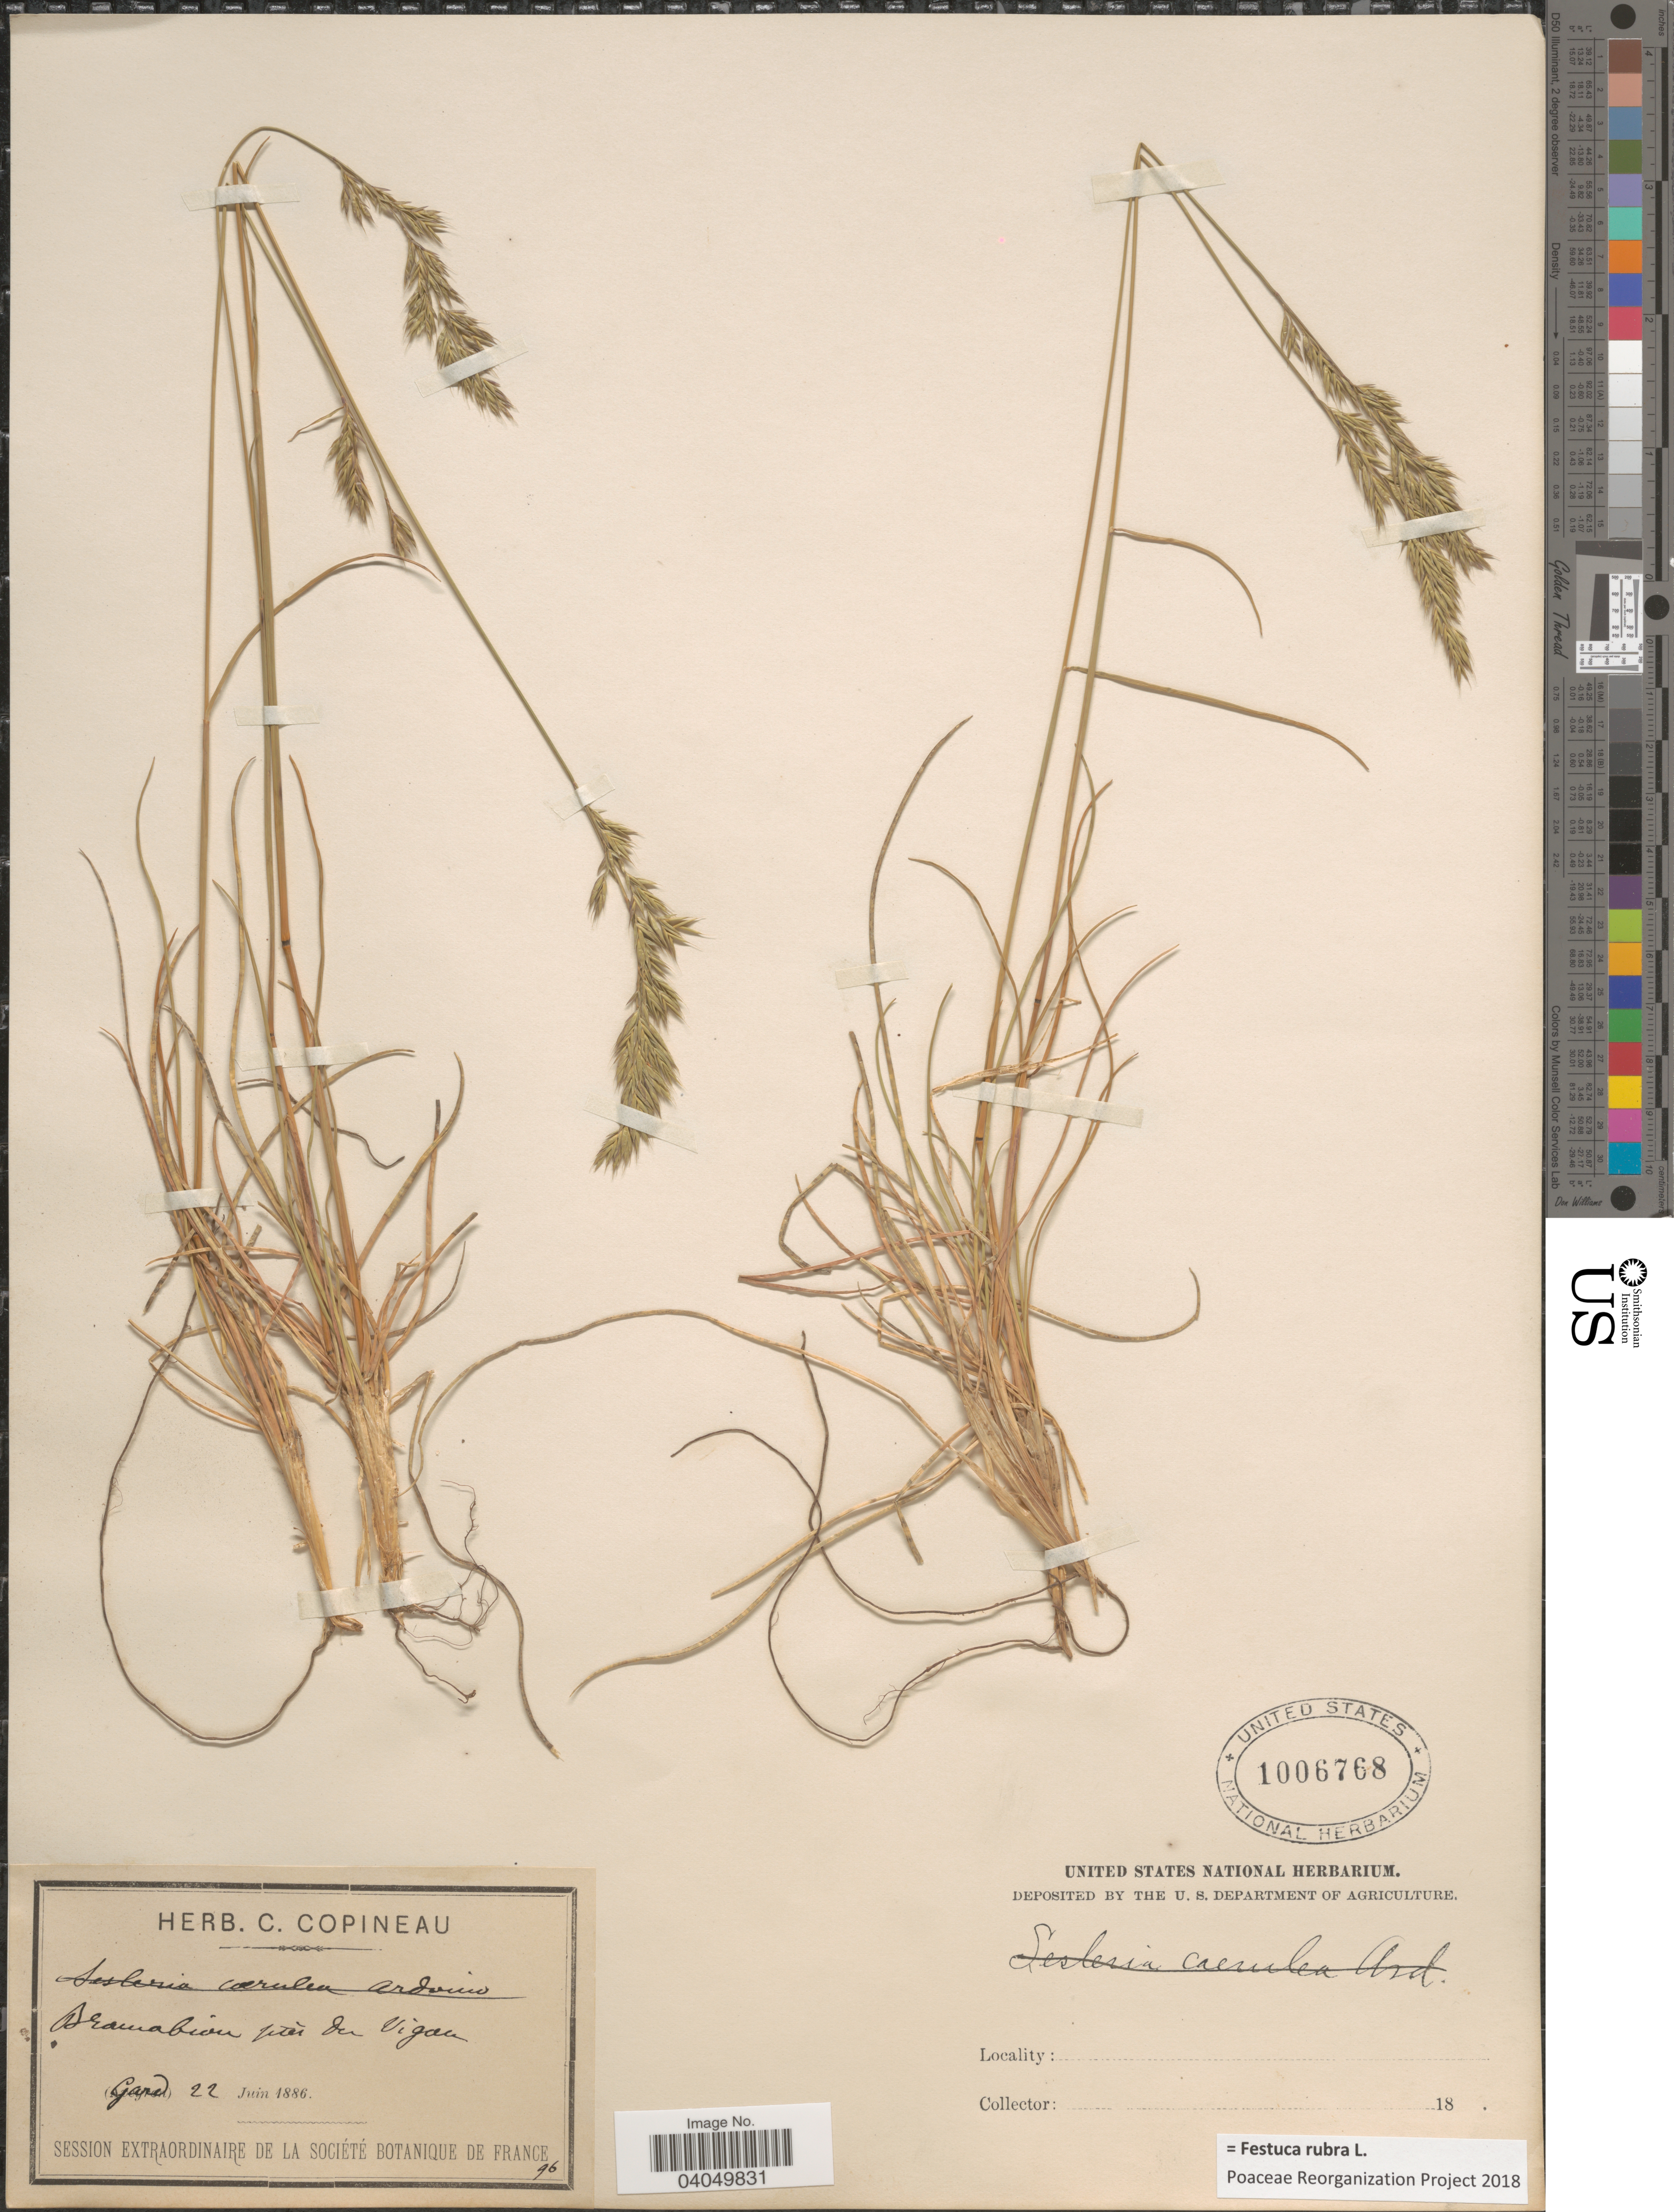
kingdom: Plantae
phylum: Tracheophyta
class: Liliopsida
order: Poales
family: Poaceae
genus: Festuca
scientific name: Festuca rubra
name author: L.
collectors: ex herb. C. Copineau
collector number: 96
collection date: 1886-06-22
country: France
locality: Bramabion près du Vigan. Gand.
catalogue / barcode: US 1006768